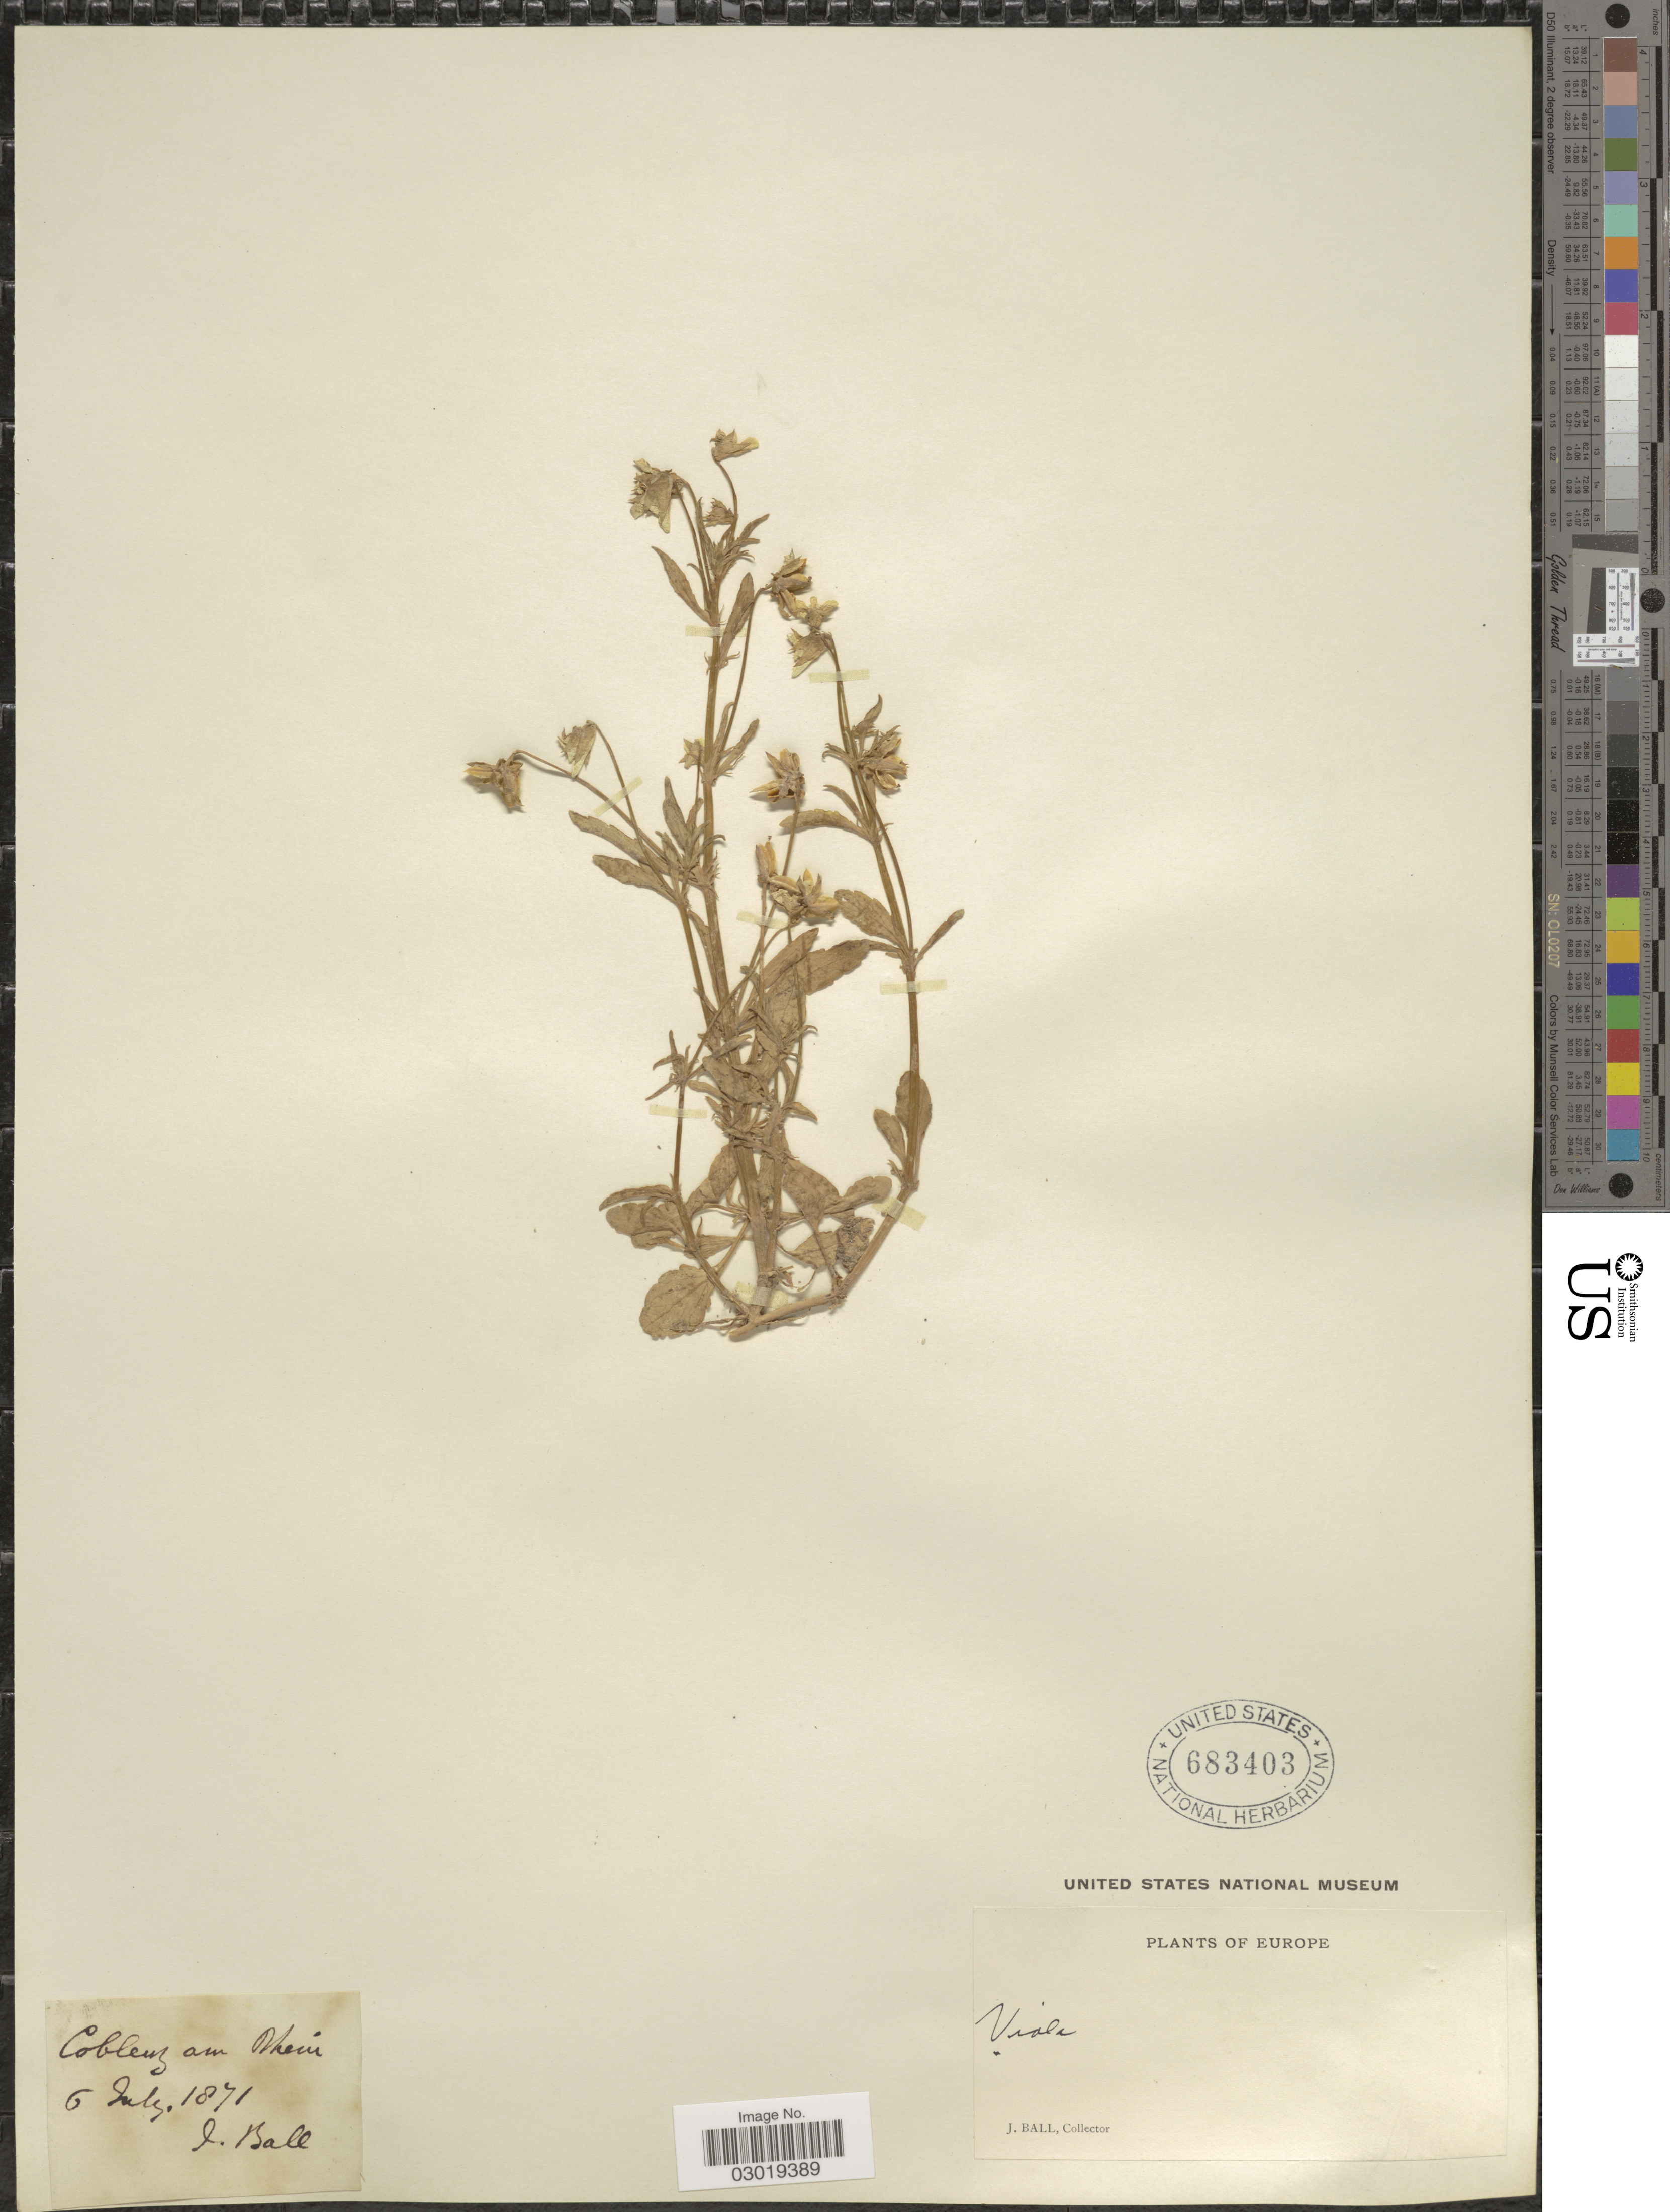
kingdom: Plantae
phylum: Tracheophyta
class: Magnoliopsida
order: Malpighiales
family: Violaceae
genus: Viola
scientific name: Viola sp.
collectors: J. Ball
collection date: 1871-07-06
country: Germany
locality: Coblenz am Rhein, Europe.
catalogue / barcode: US 683403